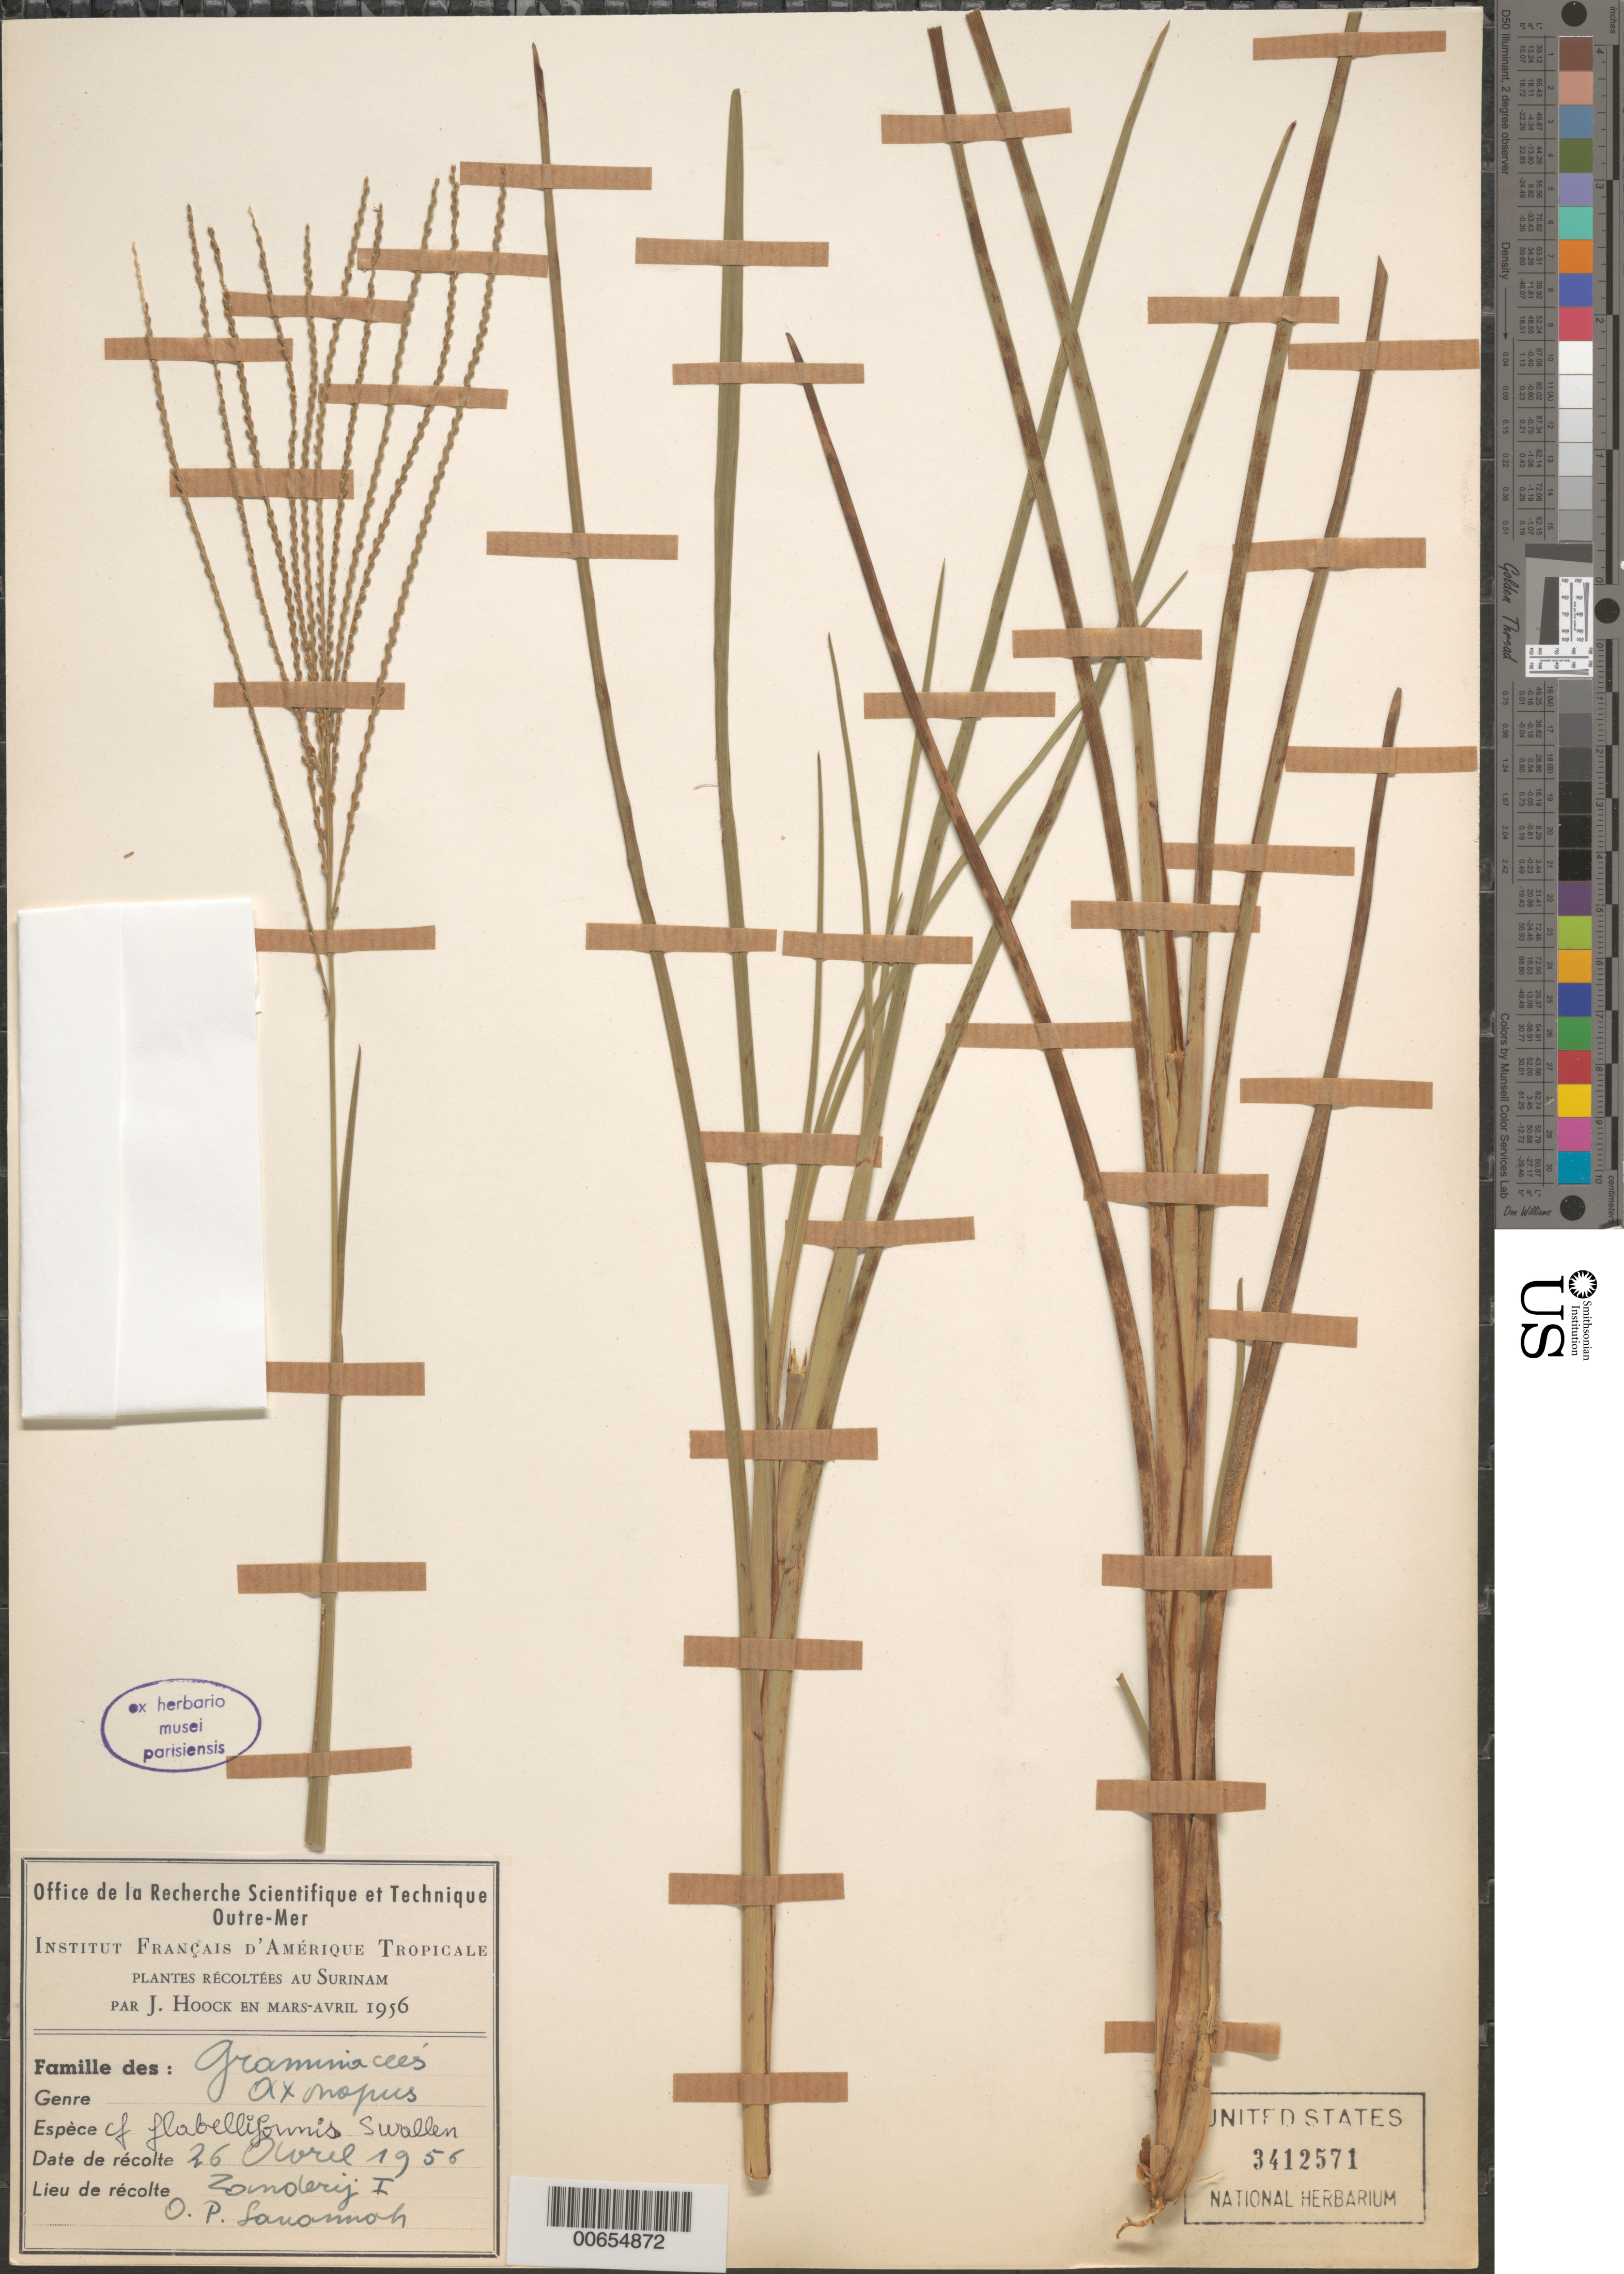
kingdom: Plantae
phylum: Tracheophyta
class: Liliopsida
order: Poales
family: Poaceae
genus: Axonopus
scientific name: Axonopus flabelliformis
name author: Swallen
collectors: J. Hoock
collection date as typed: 26-Apr-56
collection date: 1956-04-26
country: Suriname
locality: Zanderij I, O.P. Savanna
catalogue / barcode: US 3412571